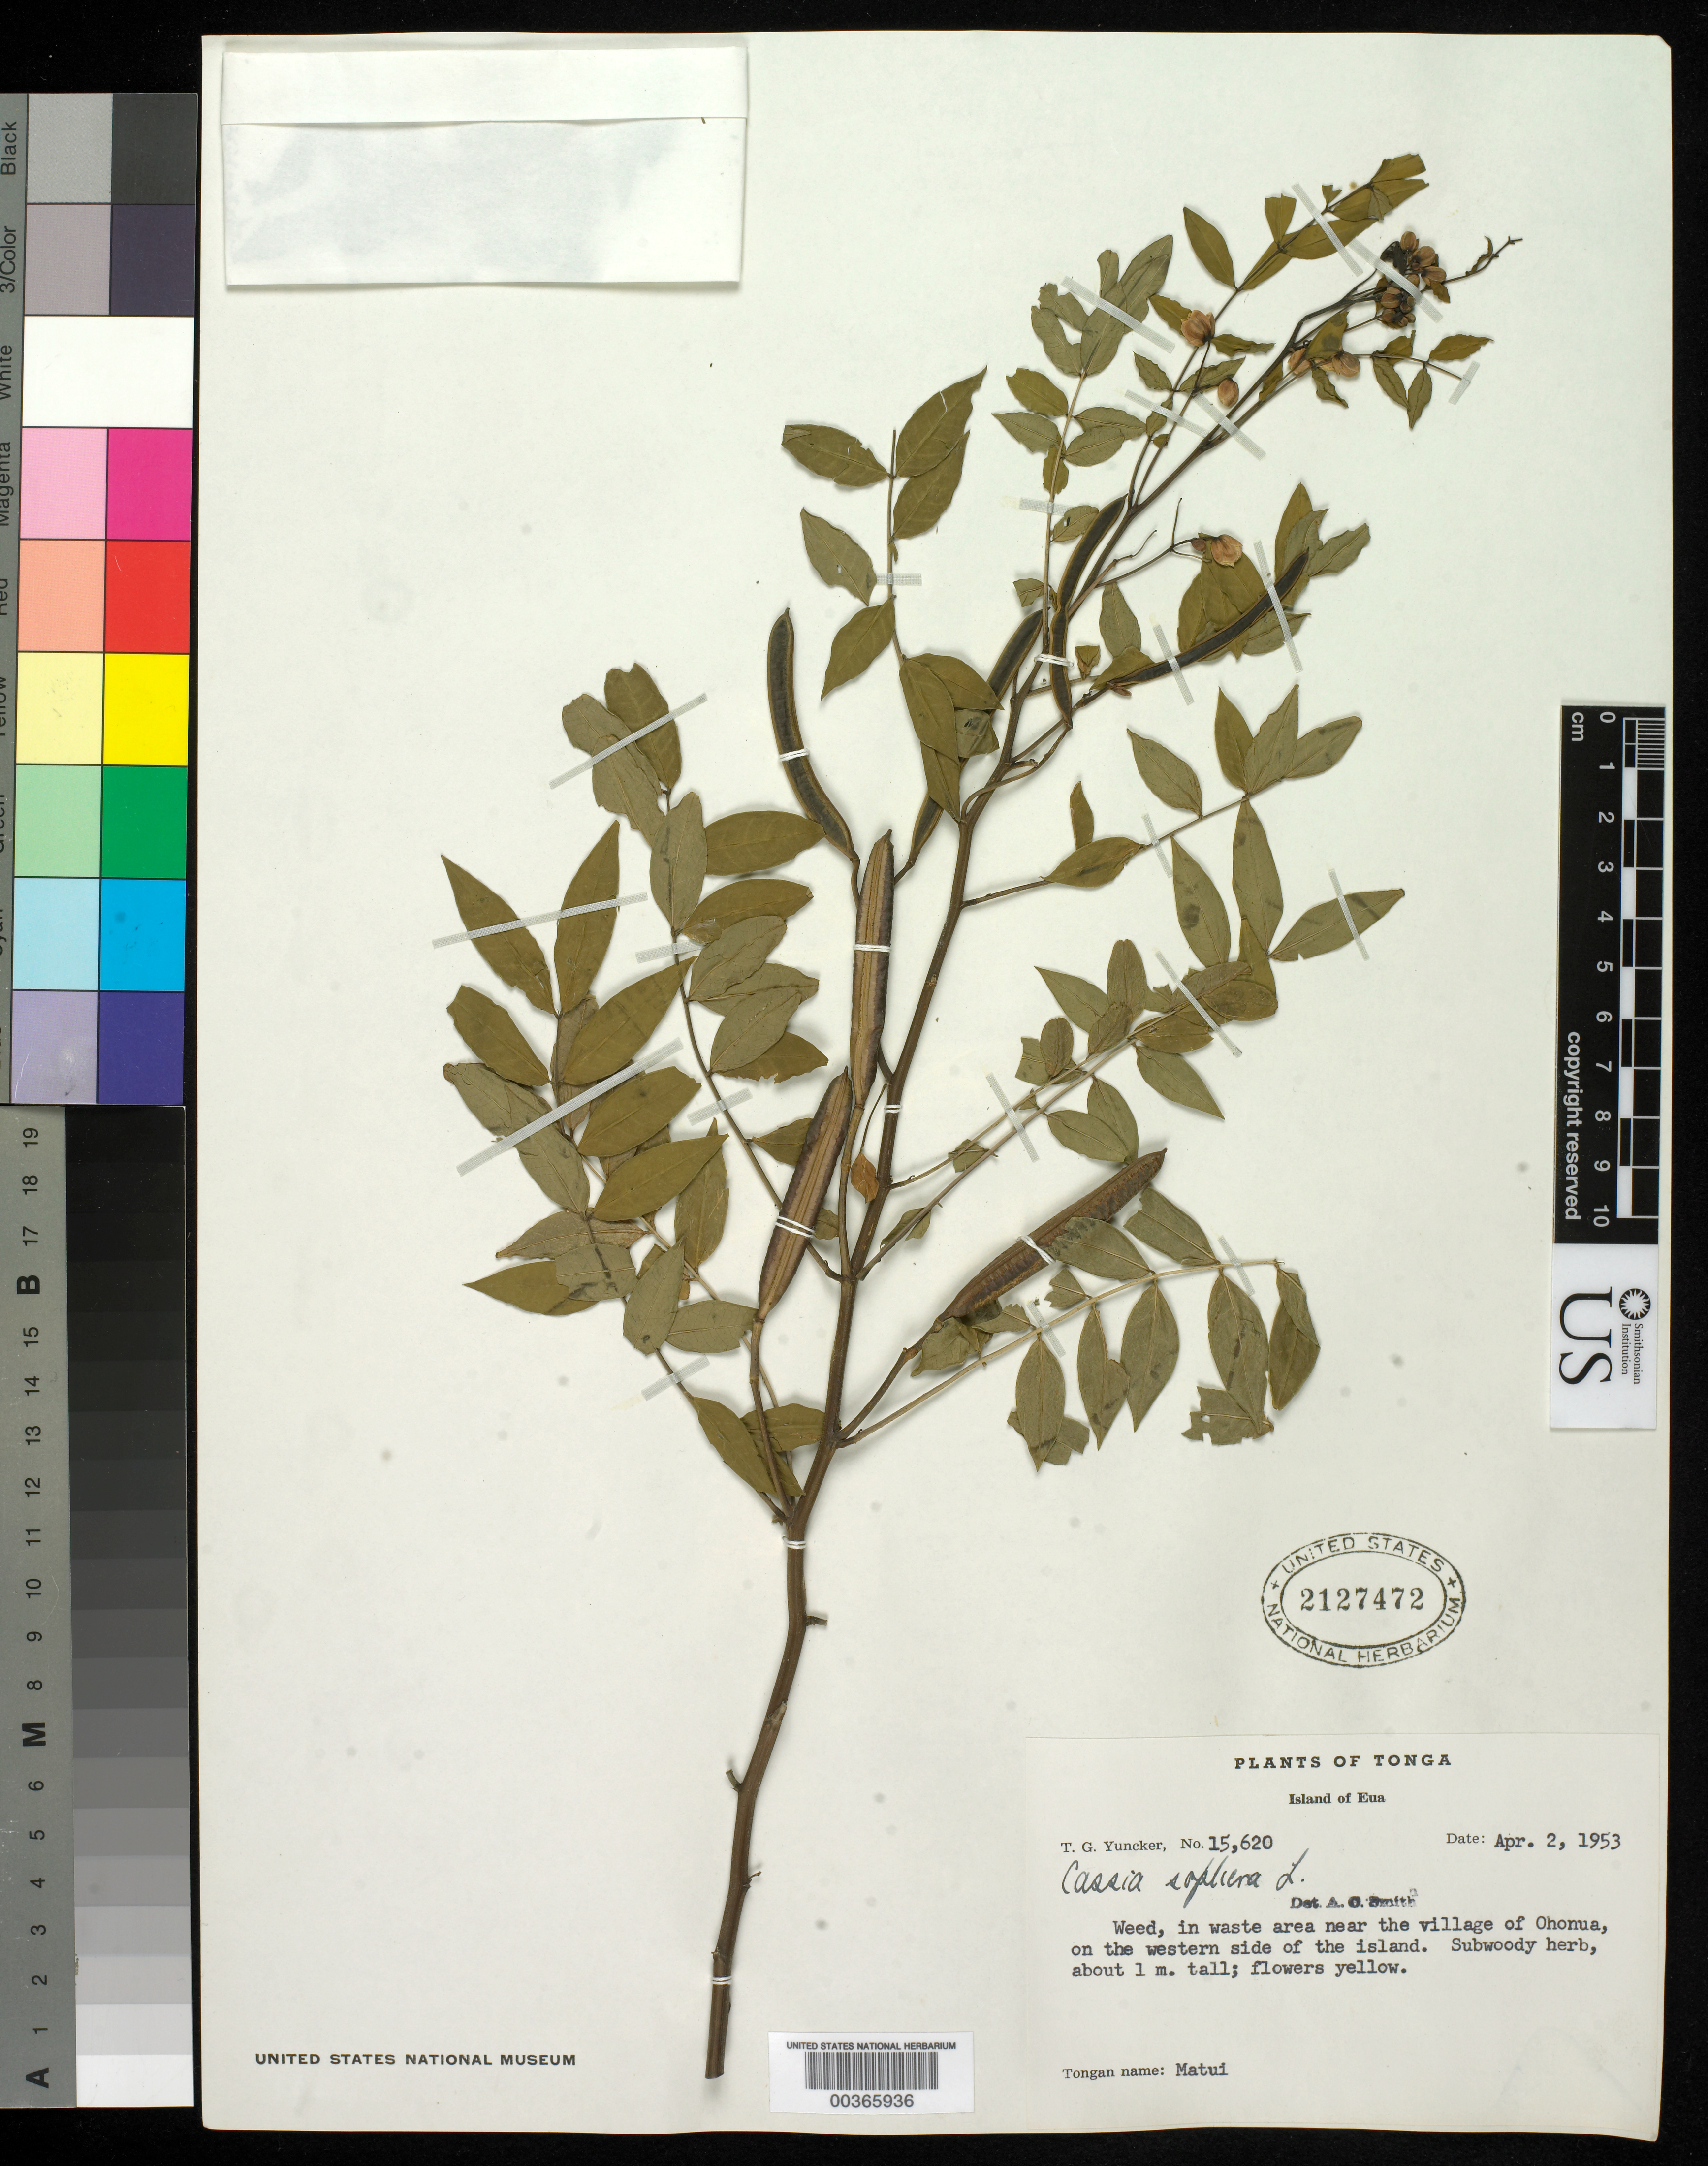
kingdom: Plantae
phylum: Tracheophyta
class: Magnoliopsida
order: Fabales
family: Fabaceae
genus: Senna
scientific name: Senna sophera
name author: (L.) Roxb.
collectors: T. G. Yuncker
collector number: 15620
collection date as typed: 02 Apr 1953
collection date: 1953-04-02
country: Tonga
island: Eua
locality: Near the village of Ohonua, on the western side of the island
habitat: In waste area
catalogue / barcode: US 2127472